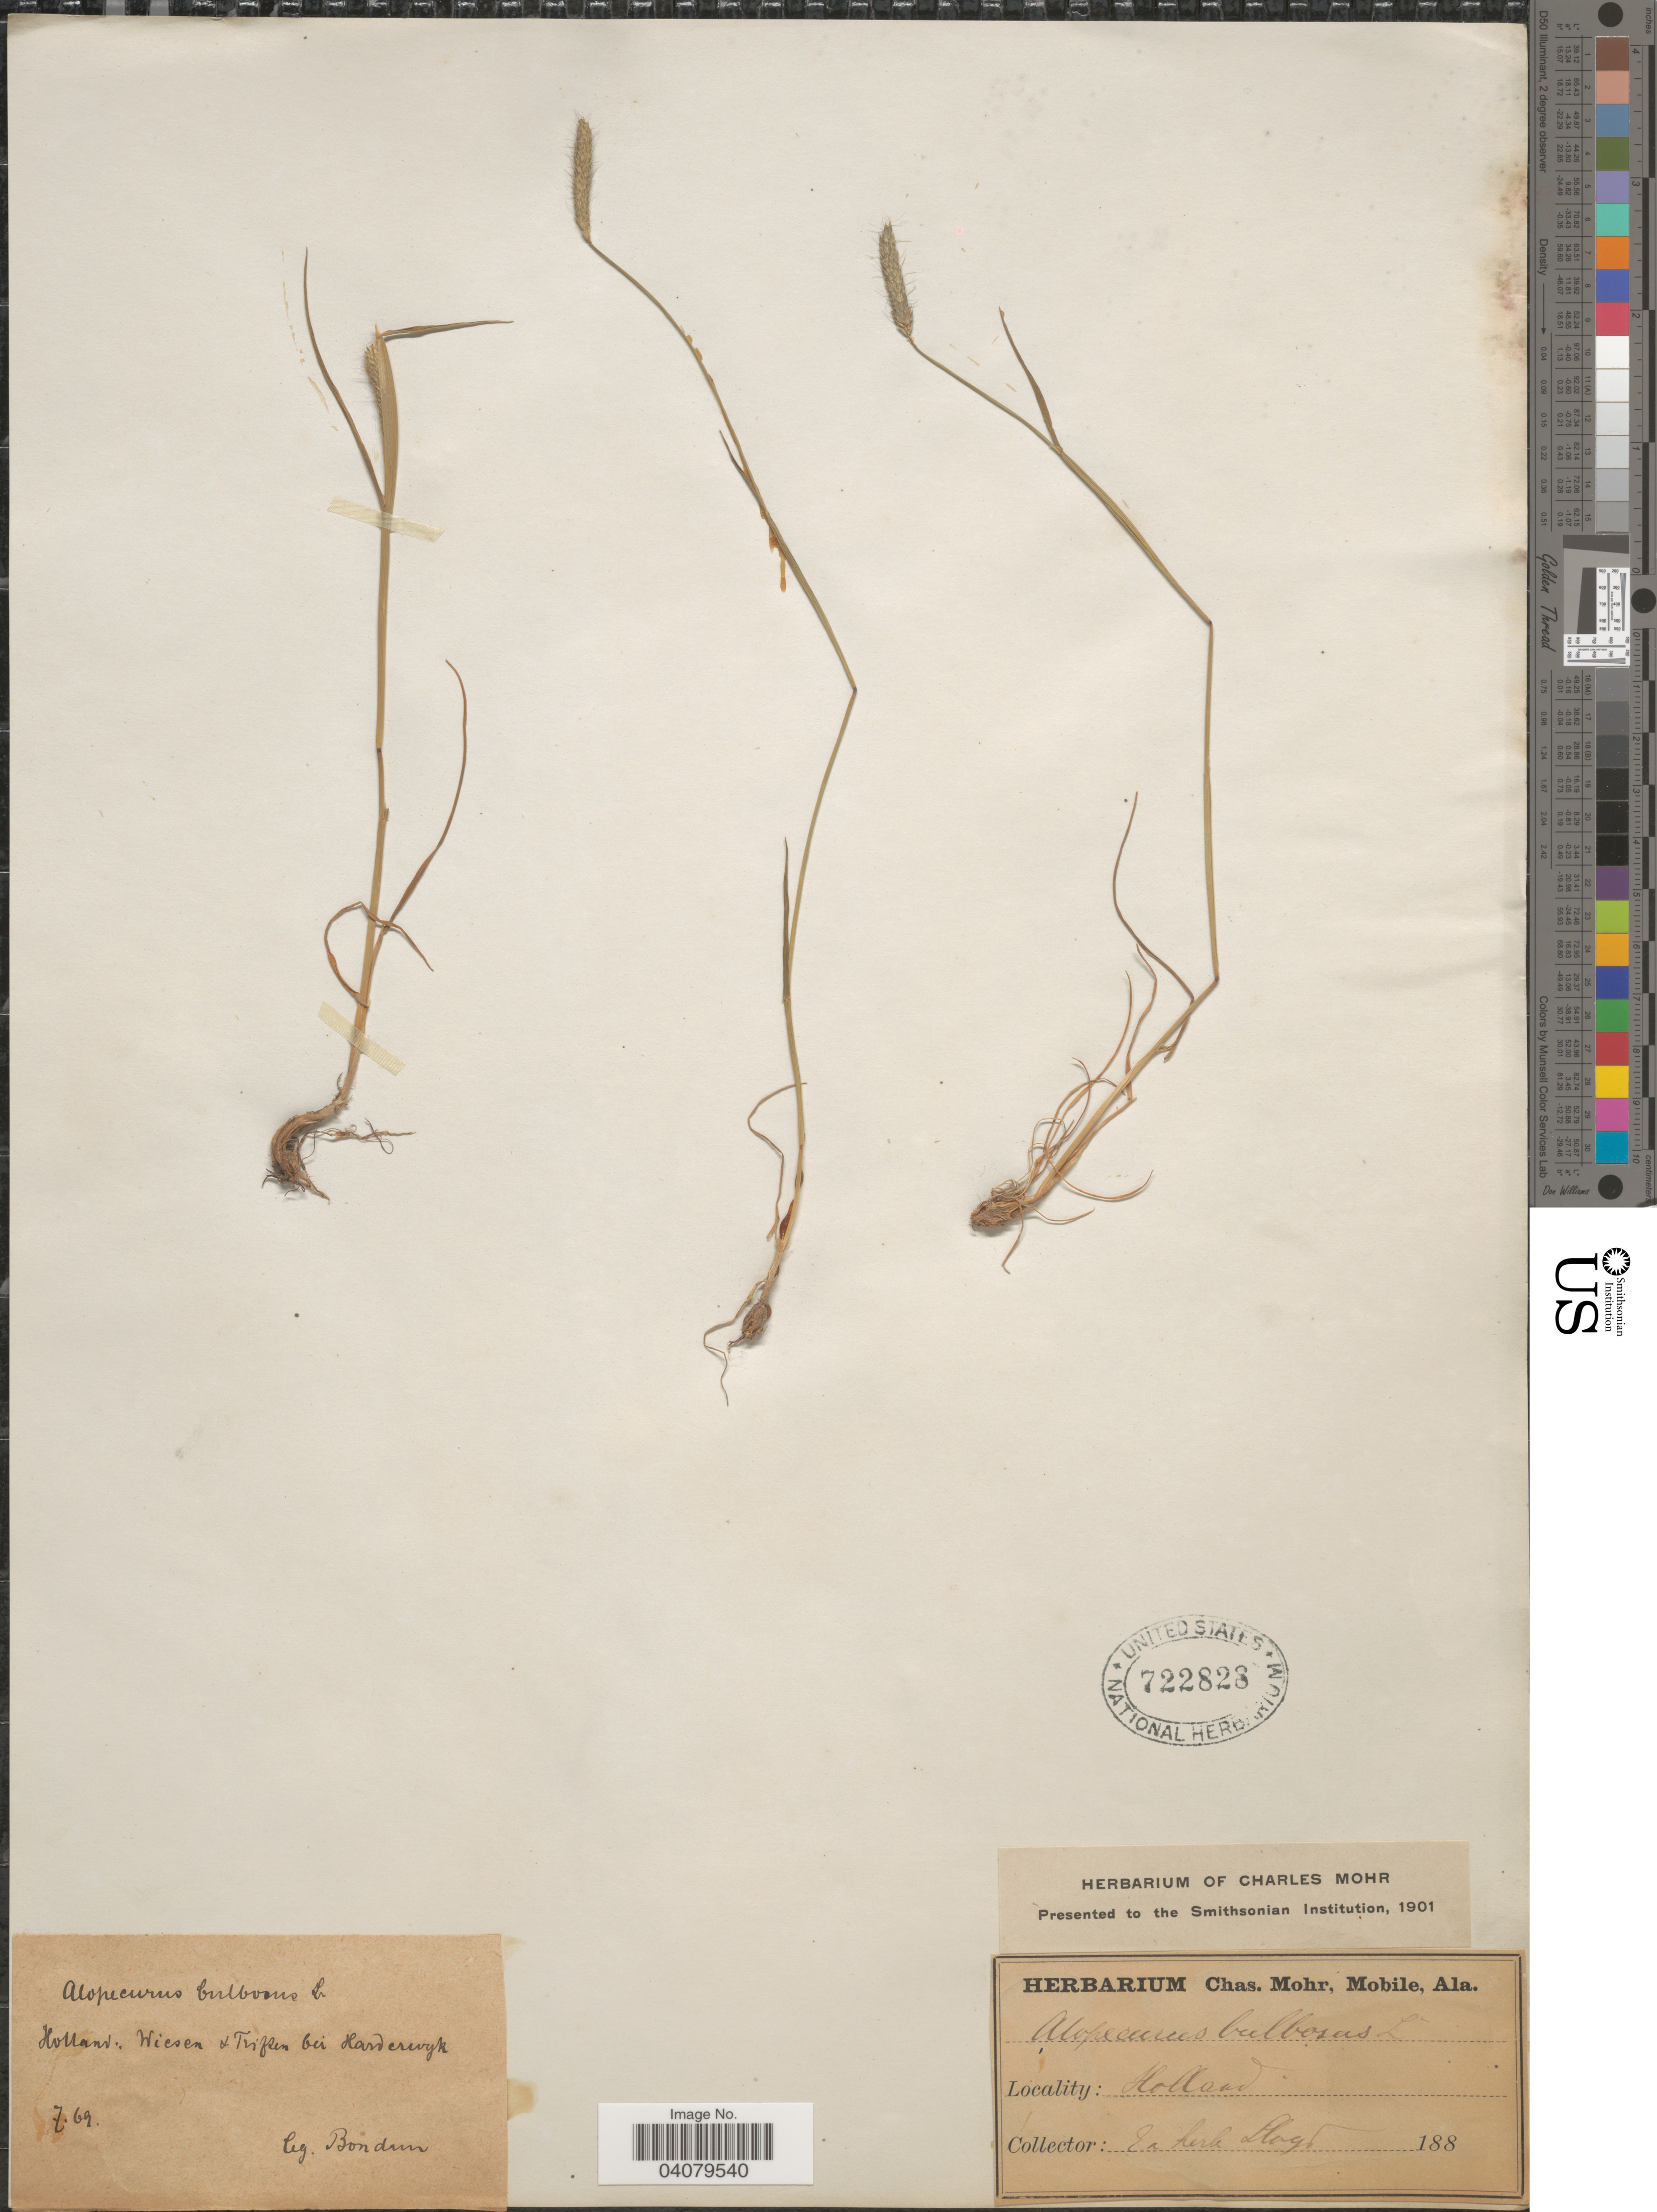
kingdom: Plantae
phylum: Tracheophyta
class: Liliopsida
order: Poales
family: Poaceae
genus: Alopecurus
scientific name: Alopecurus bulbosus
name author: Gouan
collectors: Bondun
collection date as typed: Transcribed d/m/y: /7/69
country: Netherlands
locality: Holland: Wiesen & Triflen bei Harderwijk.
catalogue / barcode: US 722823